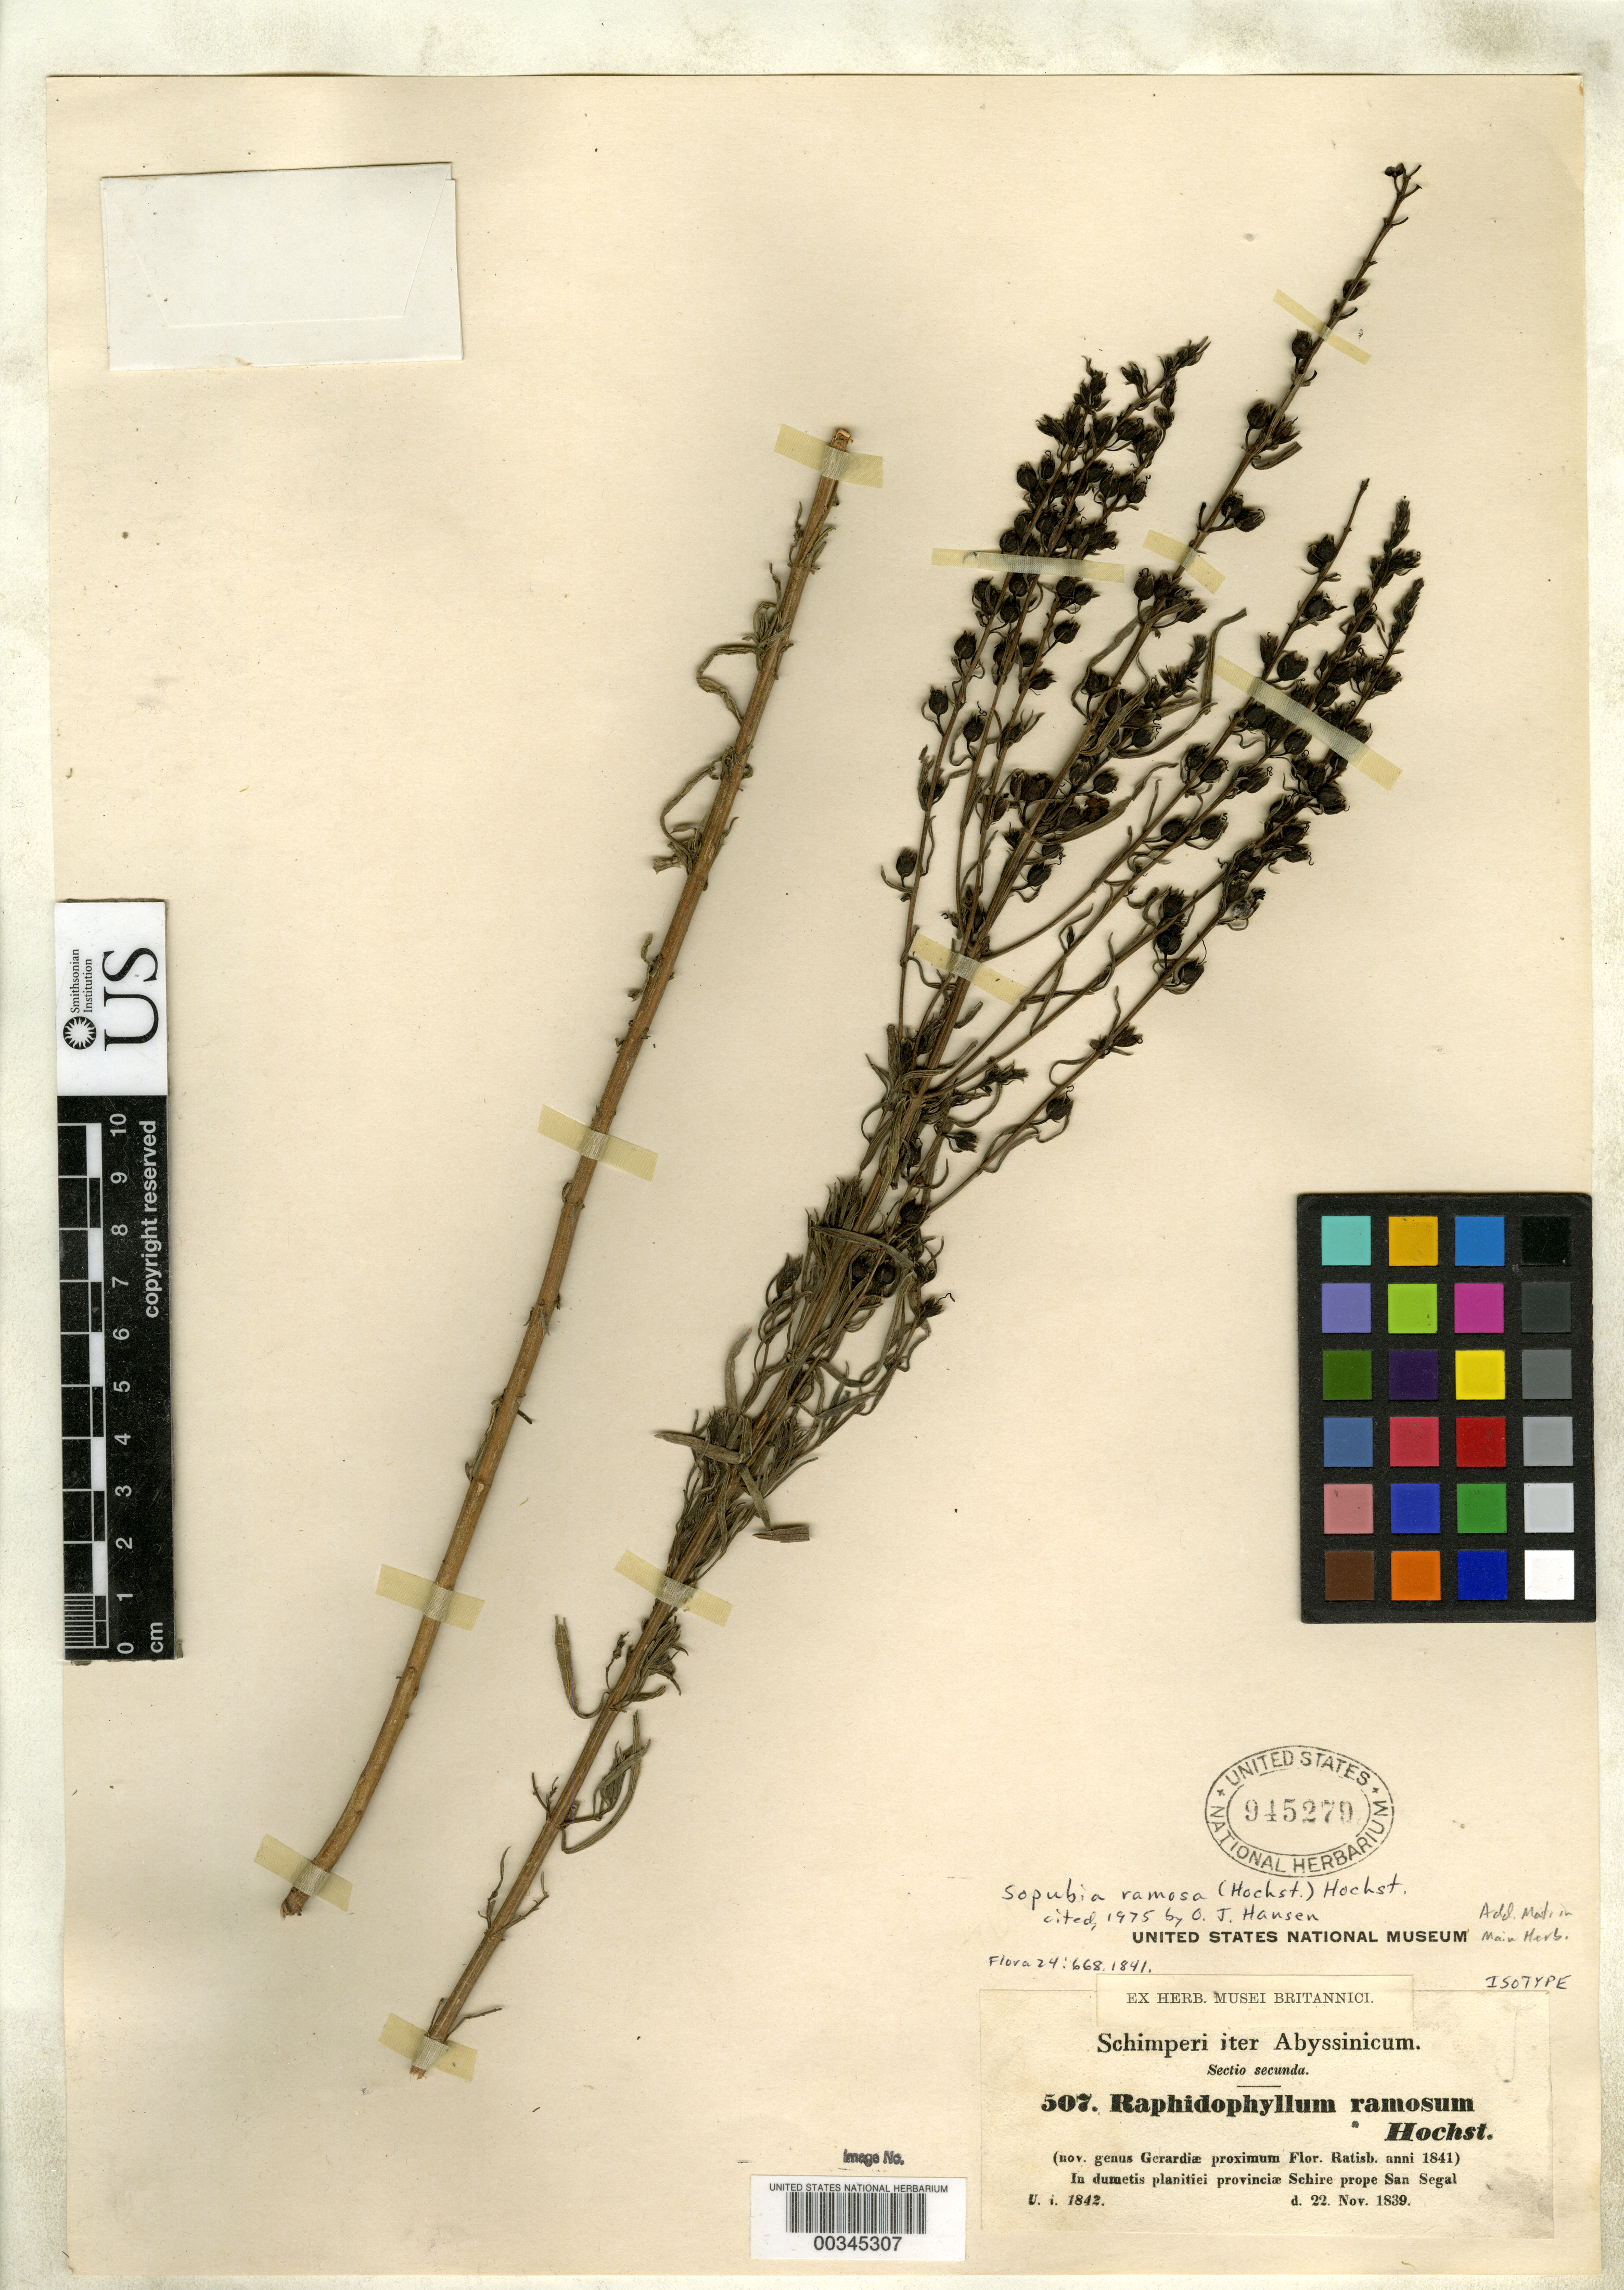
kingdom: Plantae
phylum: Tracheophyta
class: Magnoliopsida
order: Lamiales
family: Orobanchaceae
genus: Raphidophyllum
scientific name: Raphidophyllum ramosum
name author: Hochst.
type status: Isotype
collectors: G. W. Schimper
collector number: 507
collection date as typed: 22 Nov 1839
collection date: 1839-11-22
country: Ethiopia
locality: In dumetis Planitiei schire prope San Segal.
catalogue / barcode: US 945279